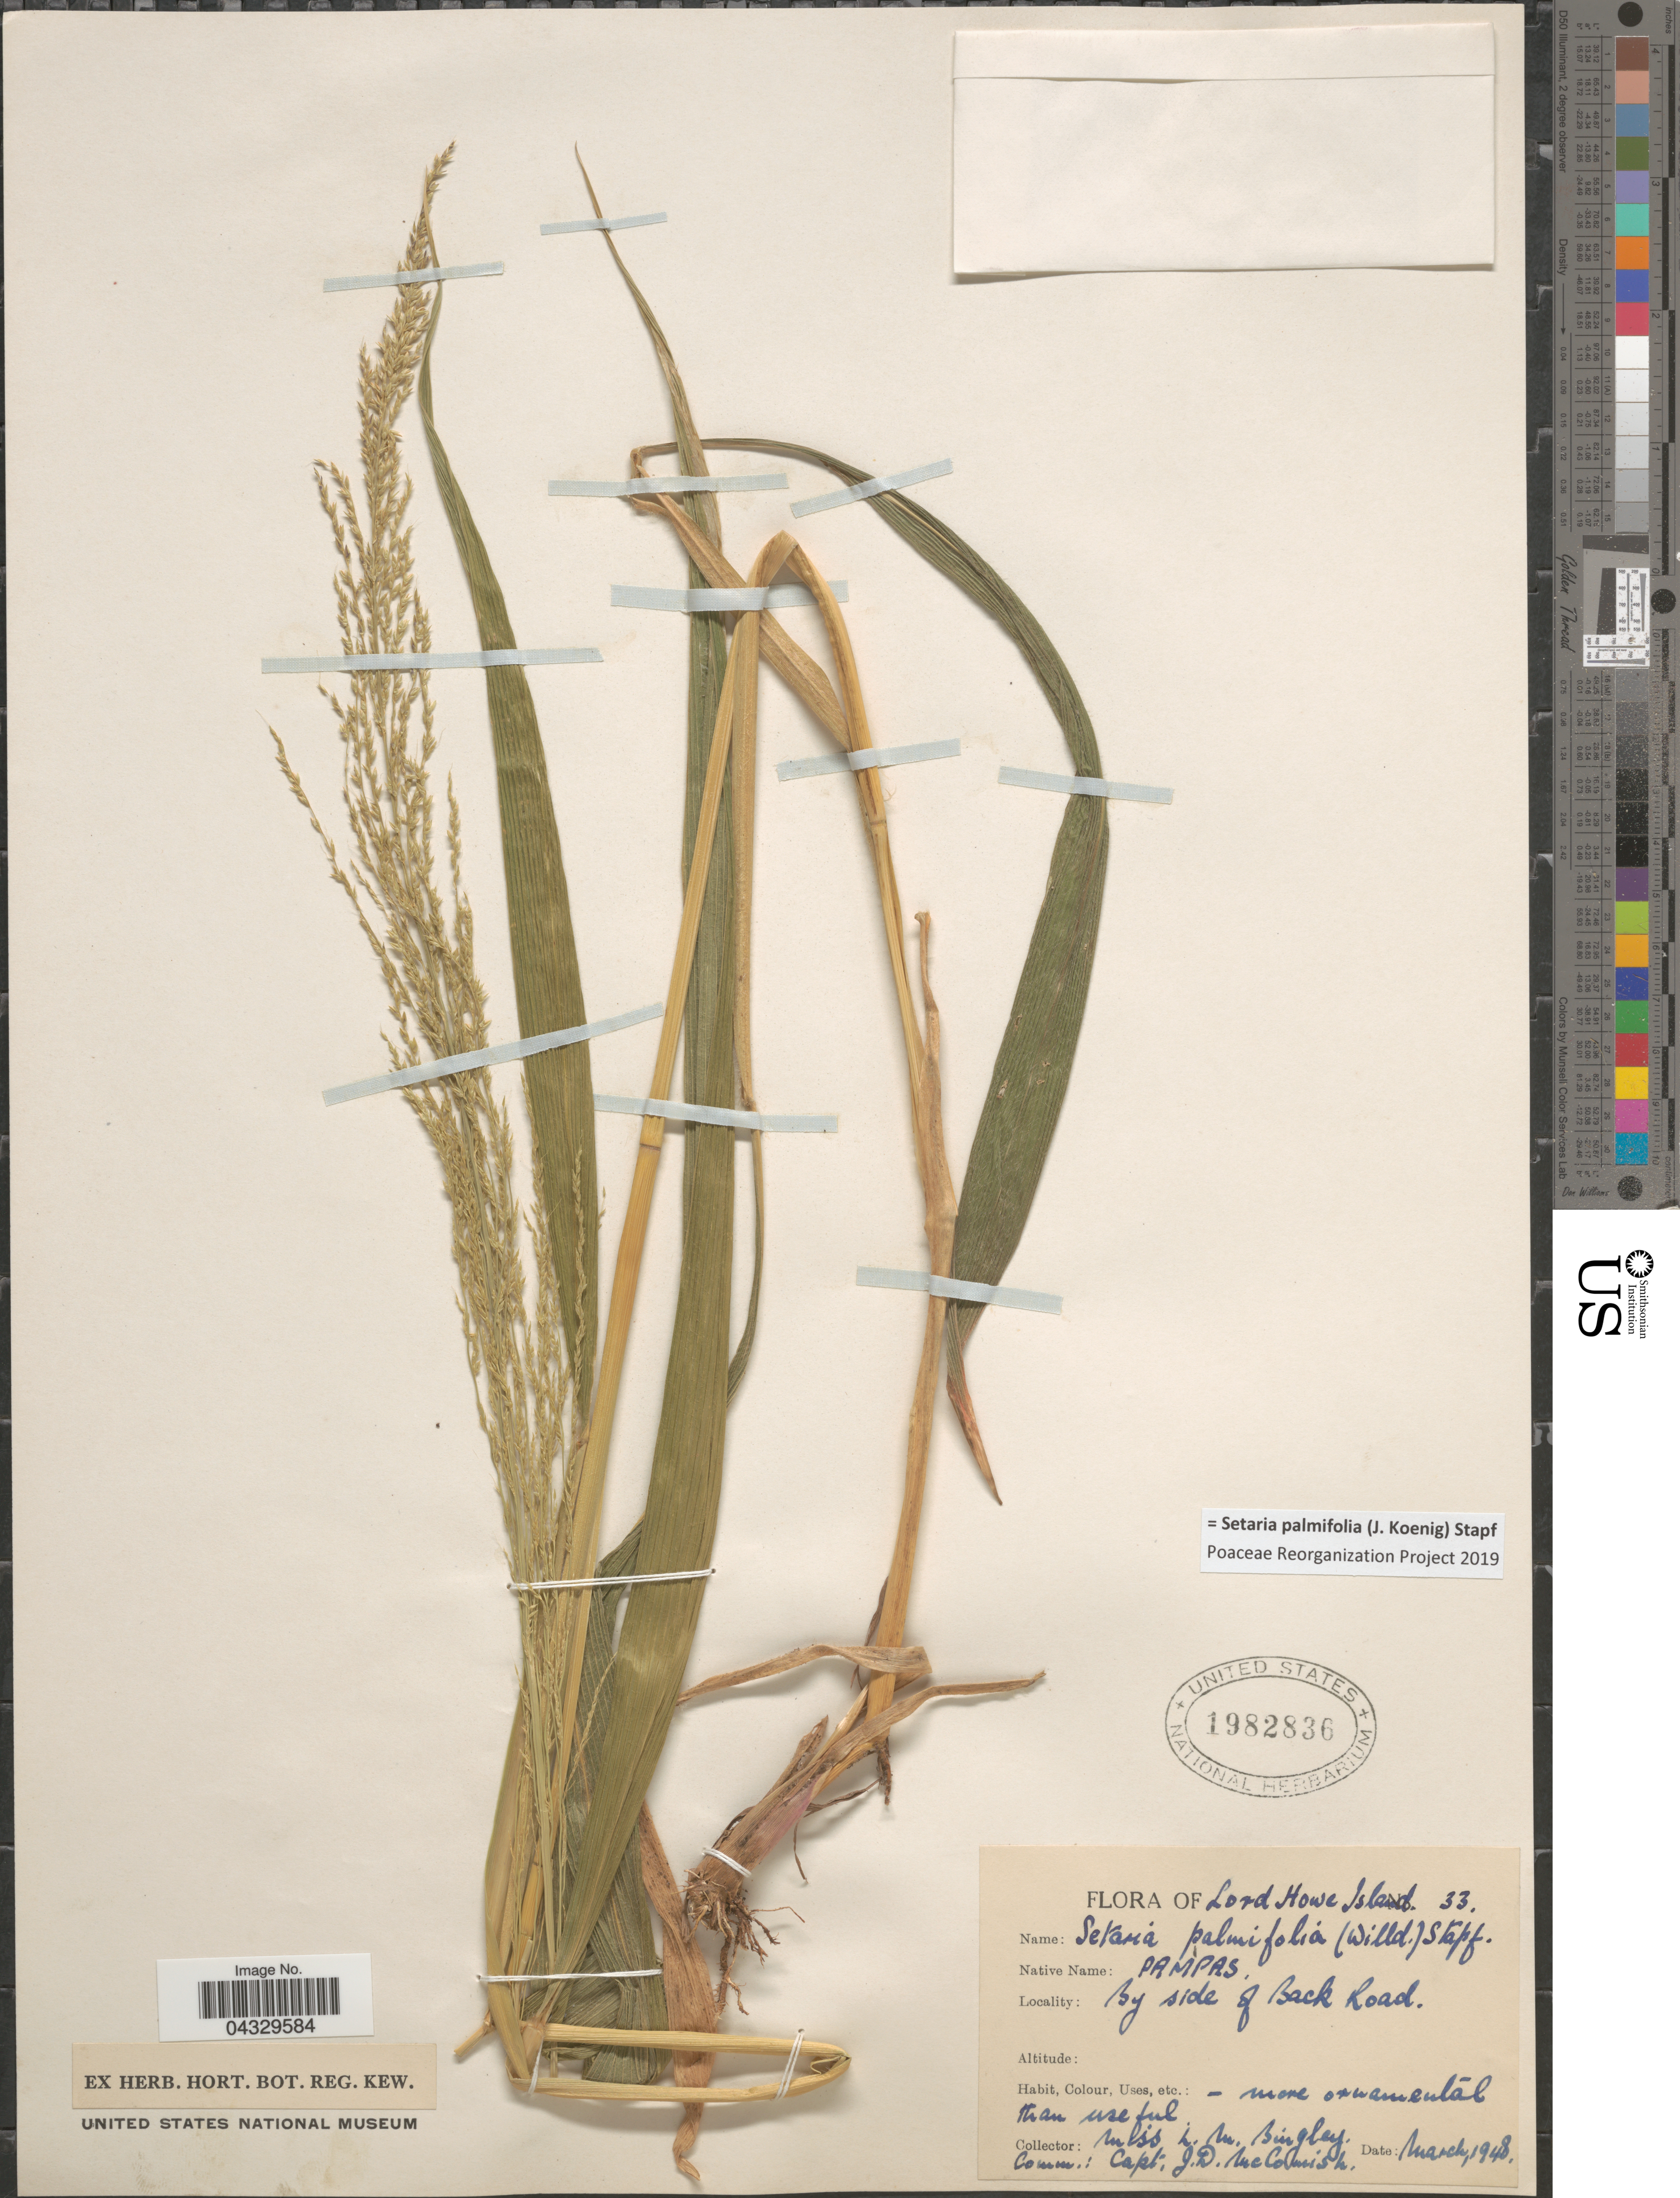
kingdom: Plantae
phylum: Tracheophyta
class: Liliopsida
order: Poales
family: Poaceae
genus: Setaria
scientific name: Setaria palmifolia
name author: (J. Koenig) Stapf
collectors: L. Bingley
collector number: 33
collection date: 1948-03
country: Australia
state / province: New South Wales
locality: Lord Howe Island. By side of Back Road.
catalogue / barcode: US 1982836